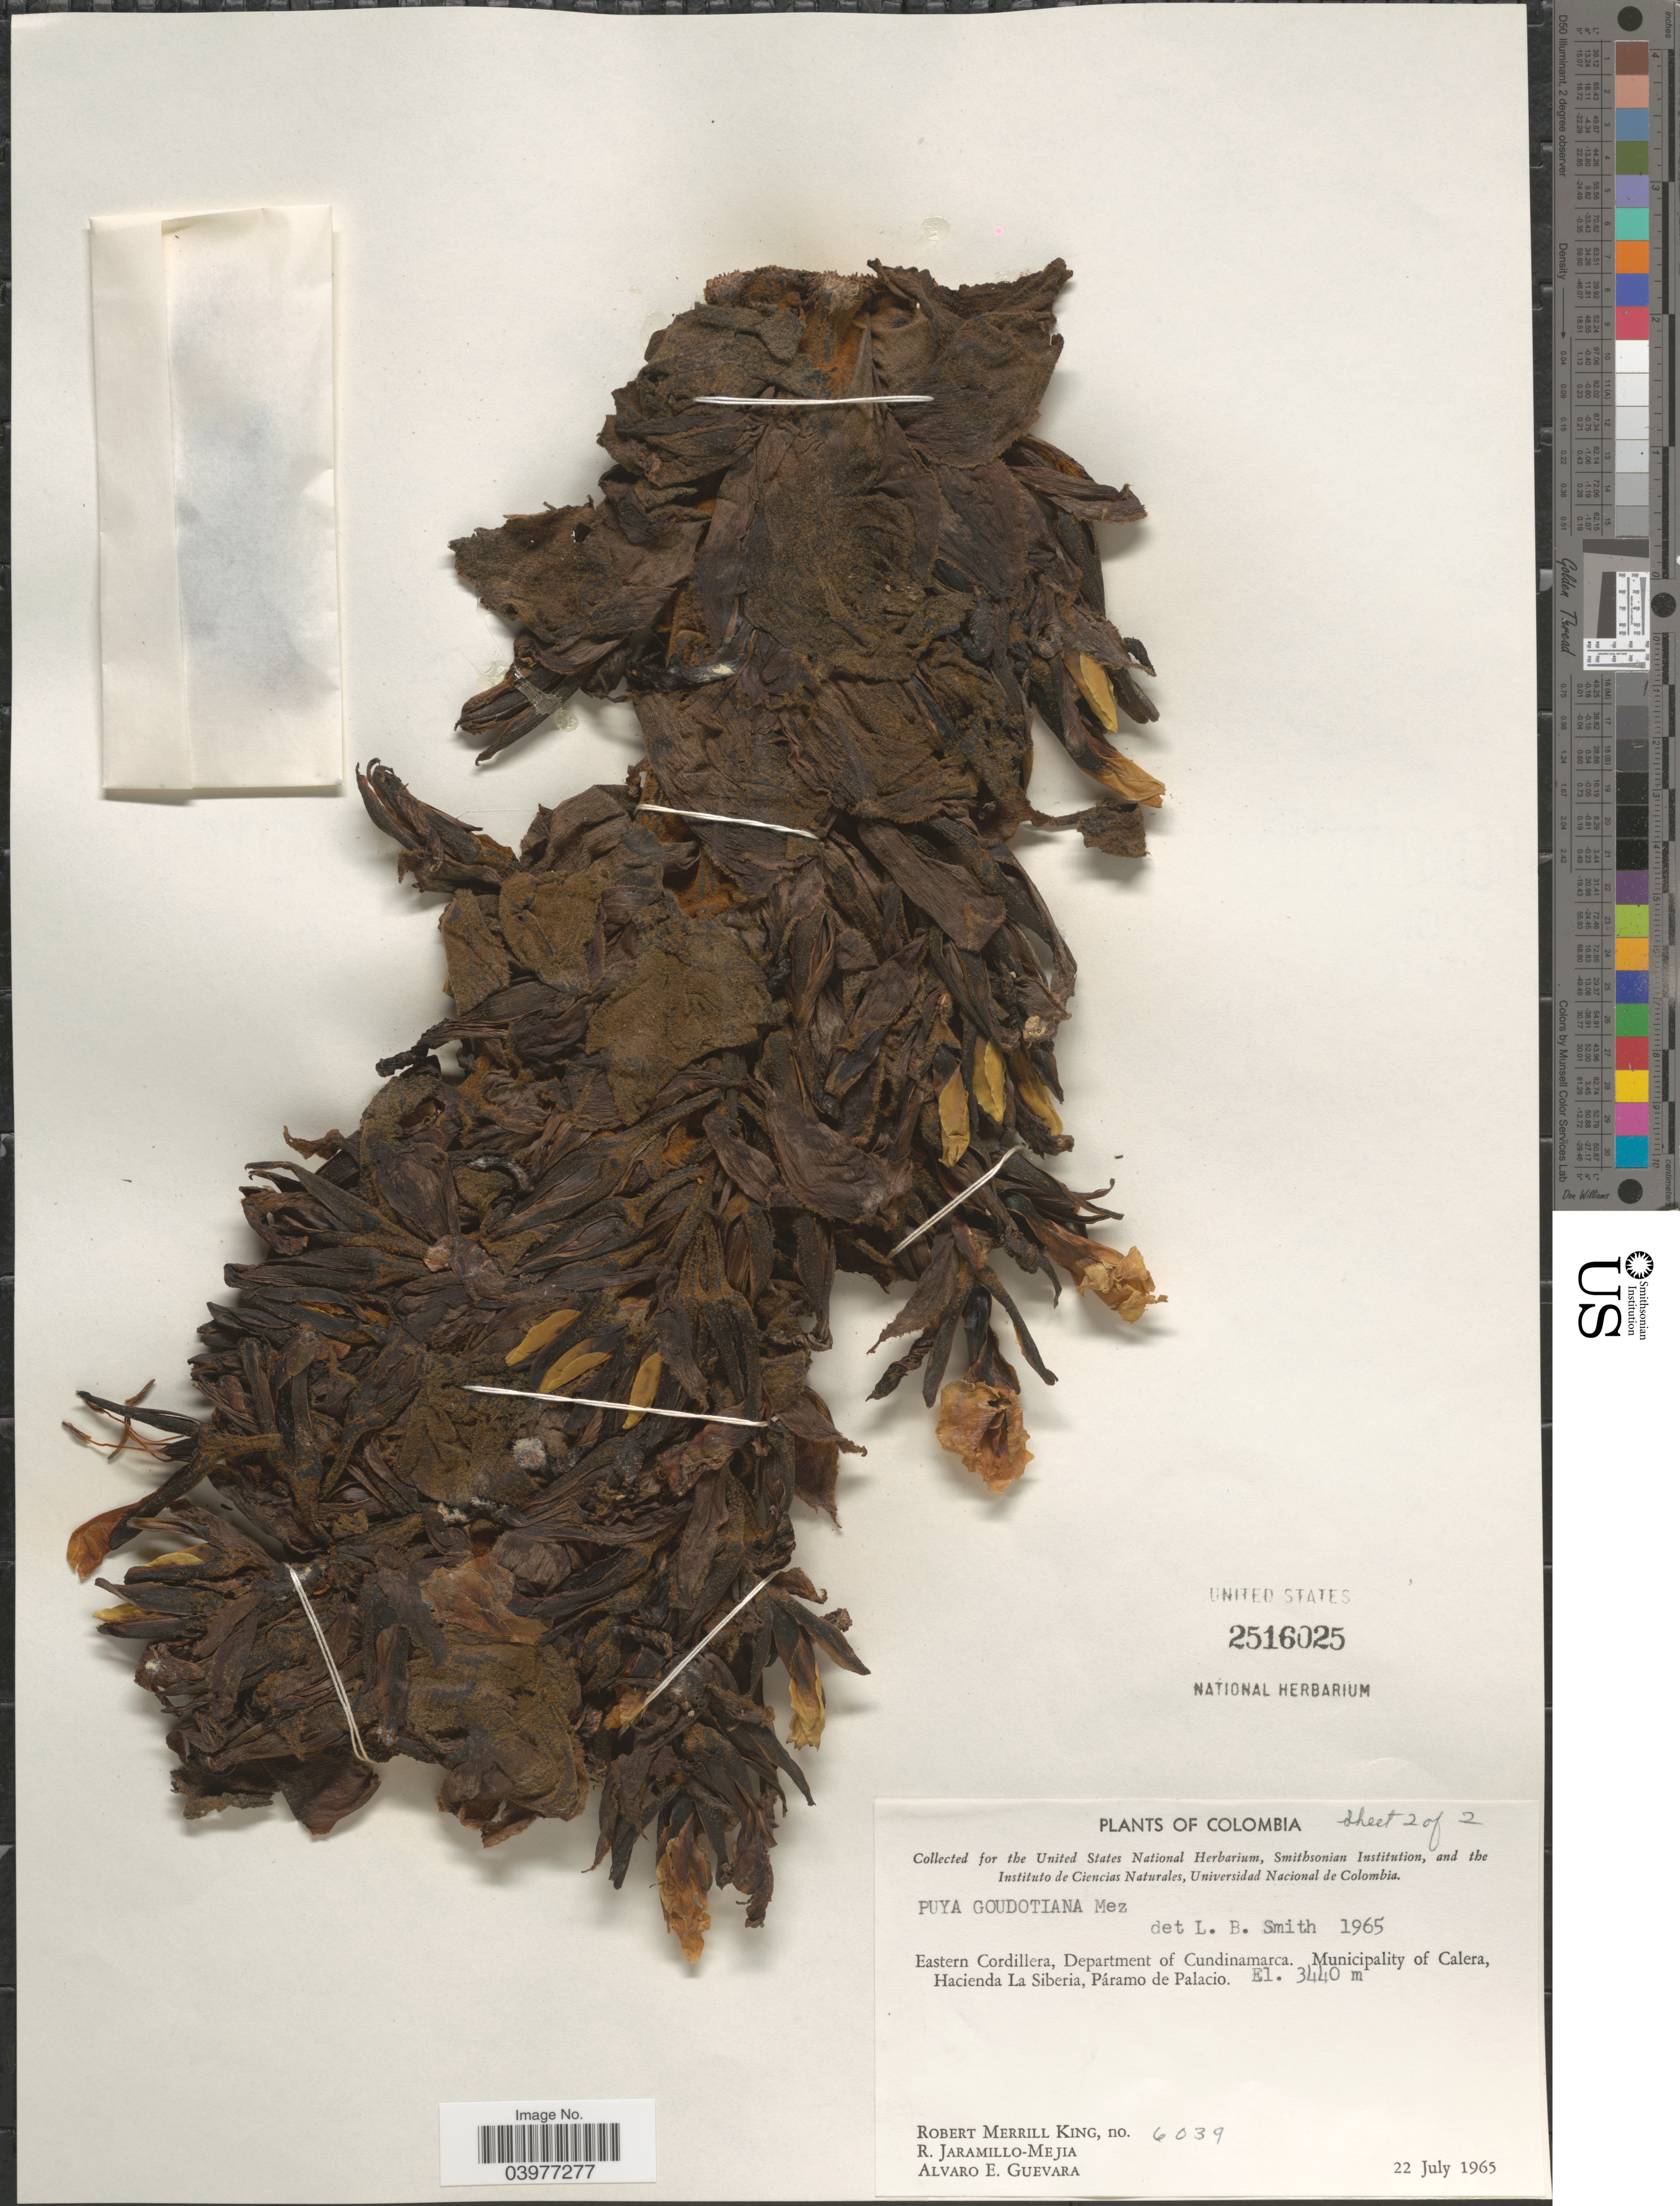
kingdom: Plantae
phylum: Tracheophyta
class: Liliopsida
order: Poales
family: Bromeliaceae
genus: Puya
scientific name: Puya goudotiana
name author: Mez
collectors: R. M. King, R. Jaramillo M. & A. E. Guevara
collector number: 6039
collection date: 1965-07-22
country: Colombia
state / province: Cundinamarca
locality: Eastern Cordillera, Department of Cundinamarca. Municipality of Calera, Hacienda La Siberia, Páramo de Palacio.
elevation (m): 3440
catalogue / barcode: US 2516025